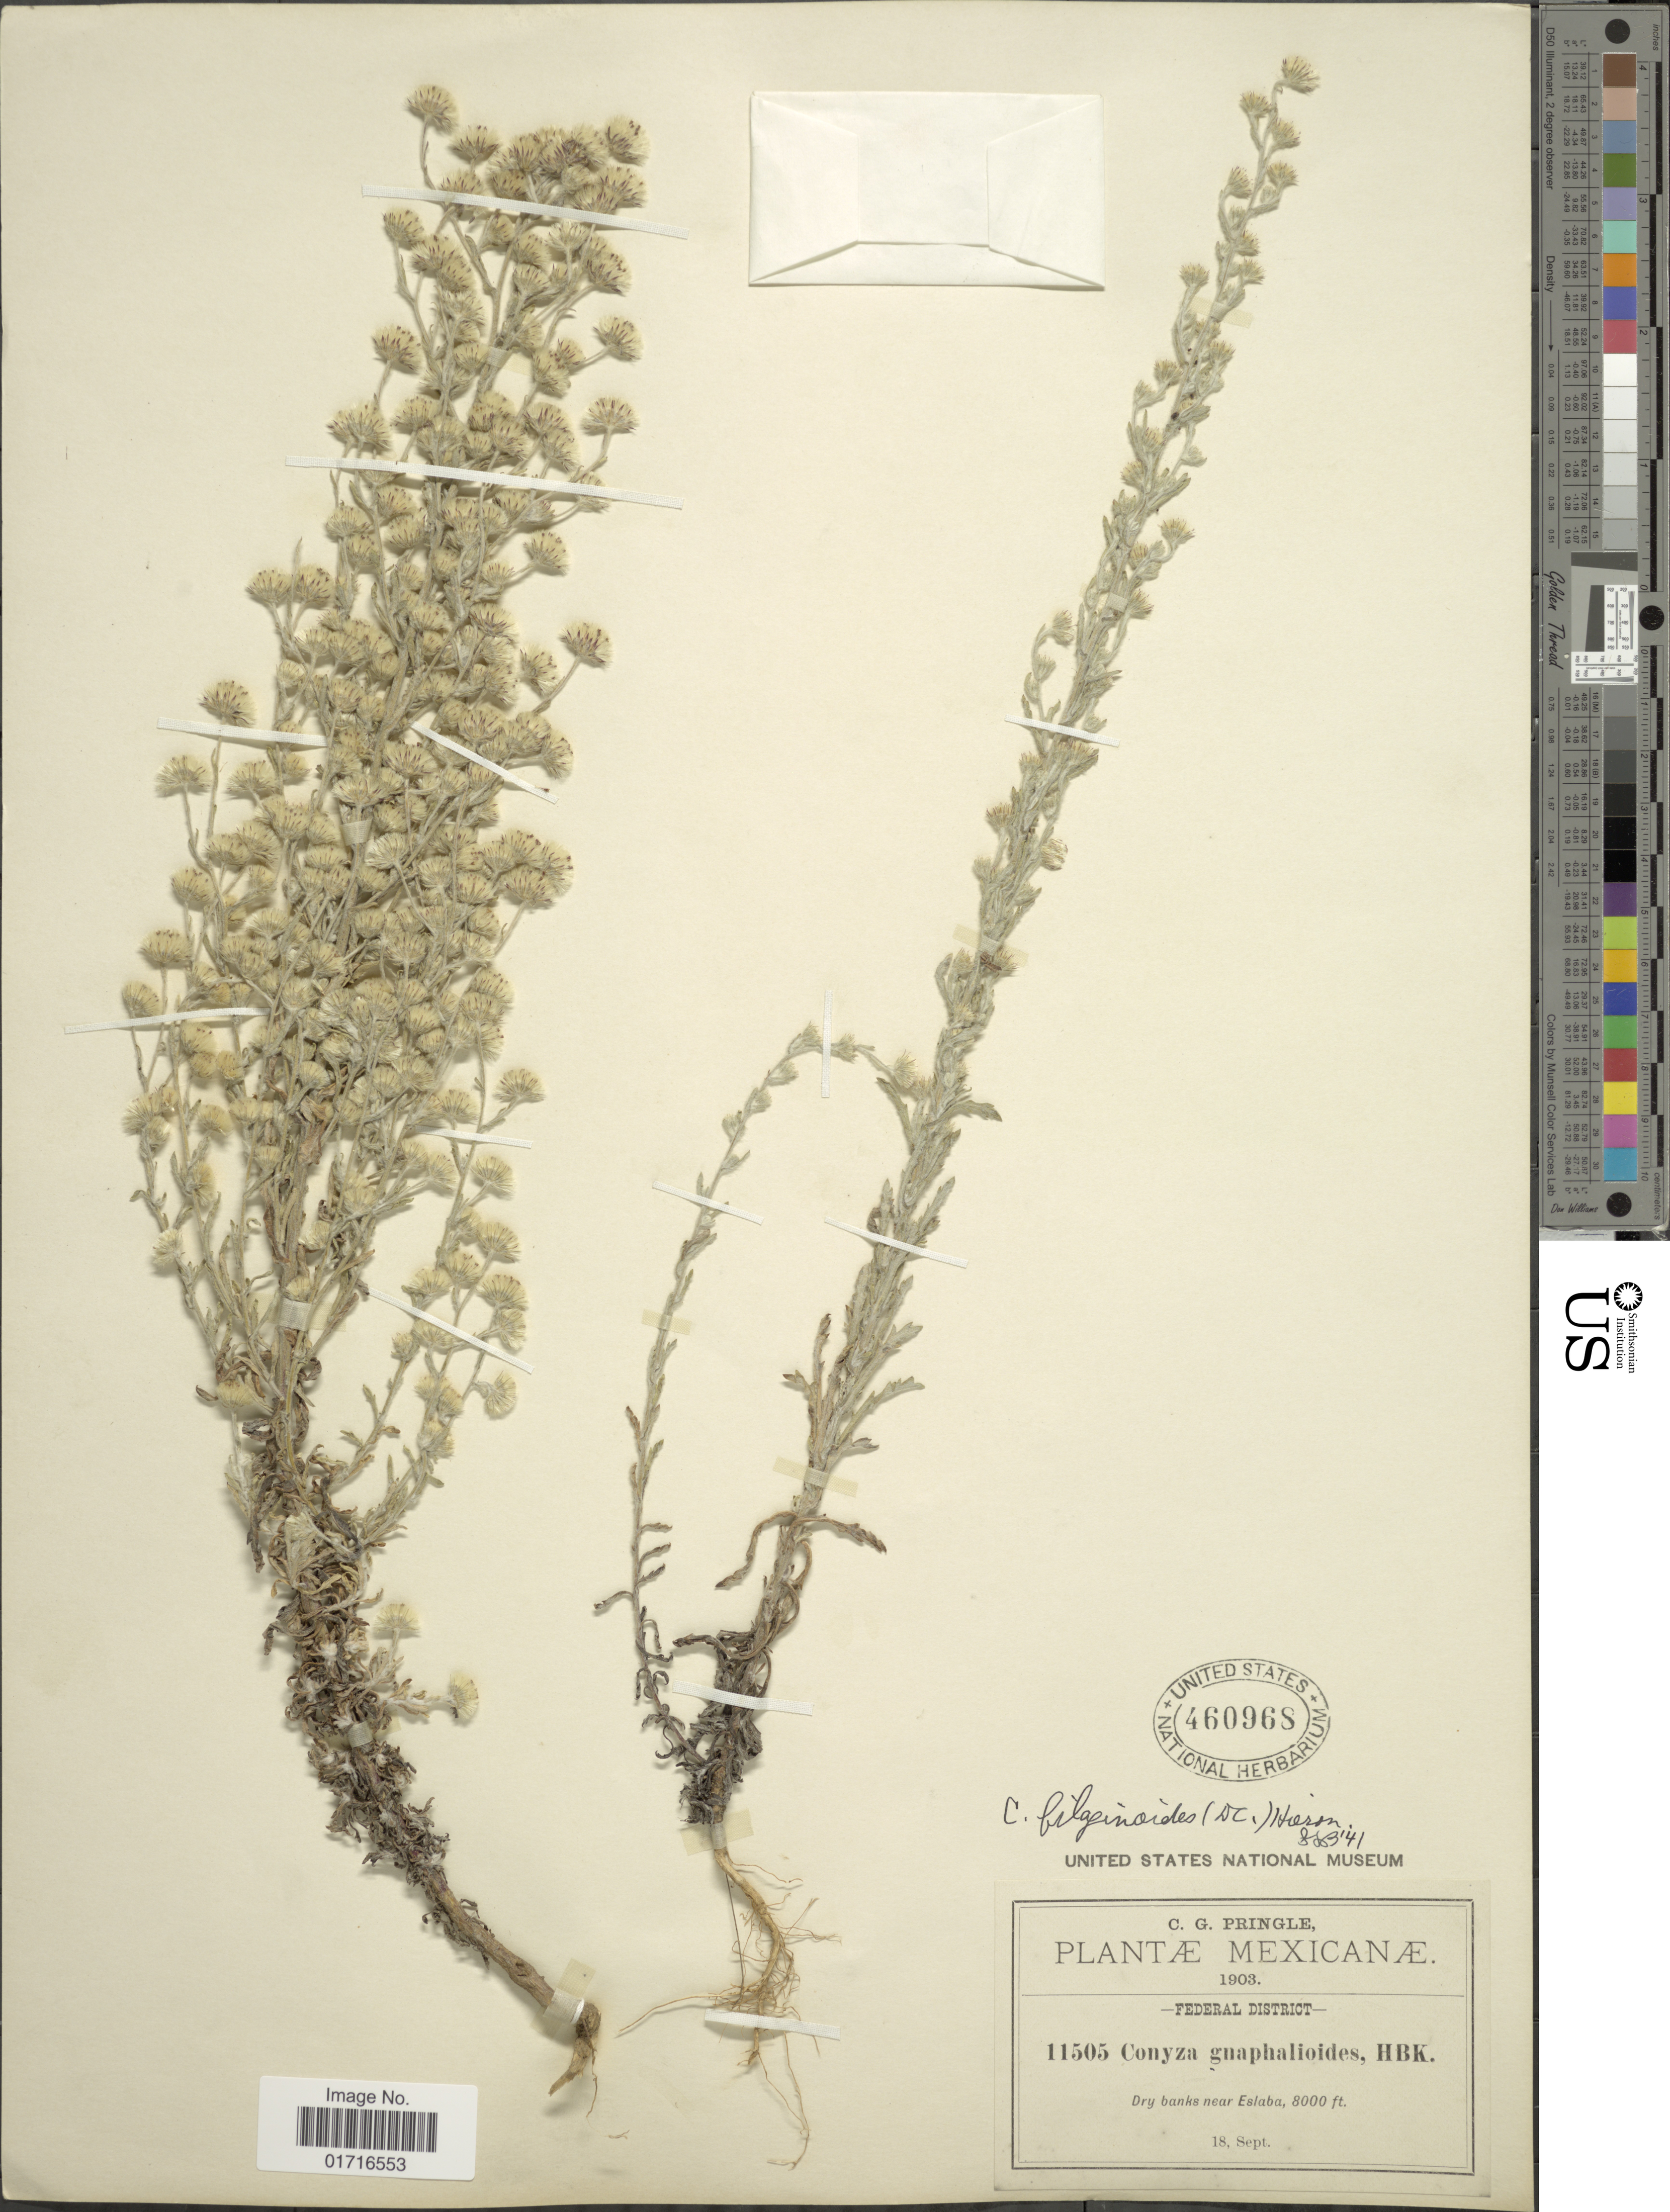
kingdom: Plantae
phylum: Tracheophyta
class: Magnoliopsida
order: Asterales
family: Asteraceae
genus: Conyza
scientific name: Conyza filaginoides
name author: (DC.) Hieron.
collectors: C. G. Pringle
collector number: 11505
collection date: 1903-09-18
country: Mexico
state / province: Distrito Federal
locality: near Eslaba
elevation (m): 2438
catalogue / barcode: US 460968